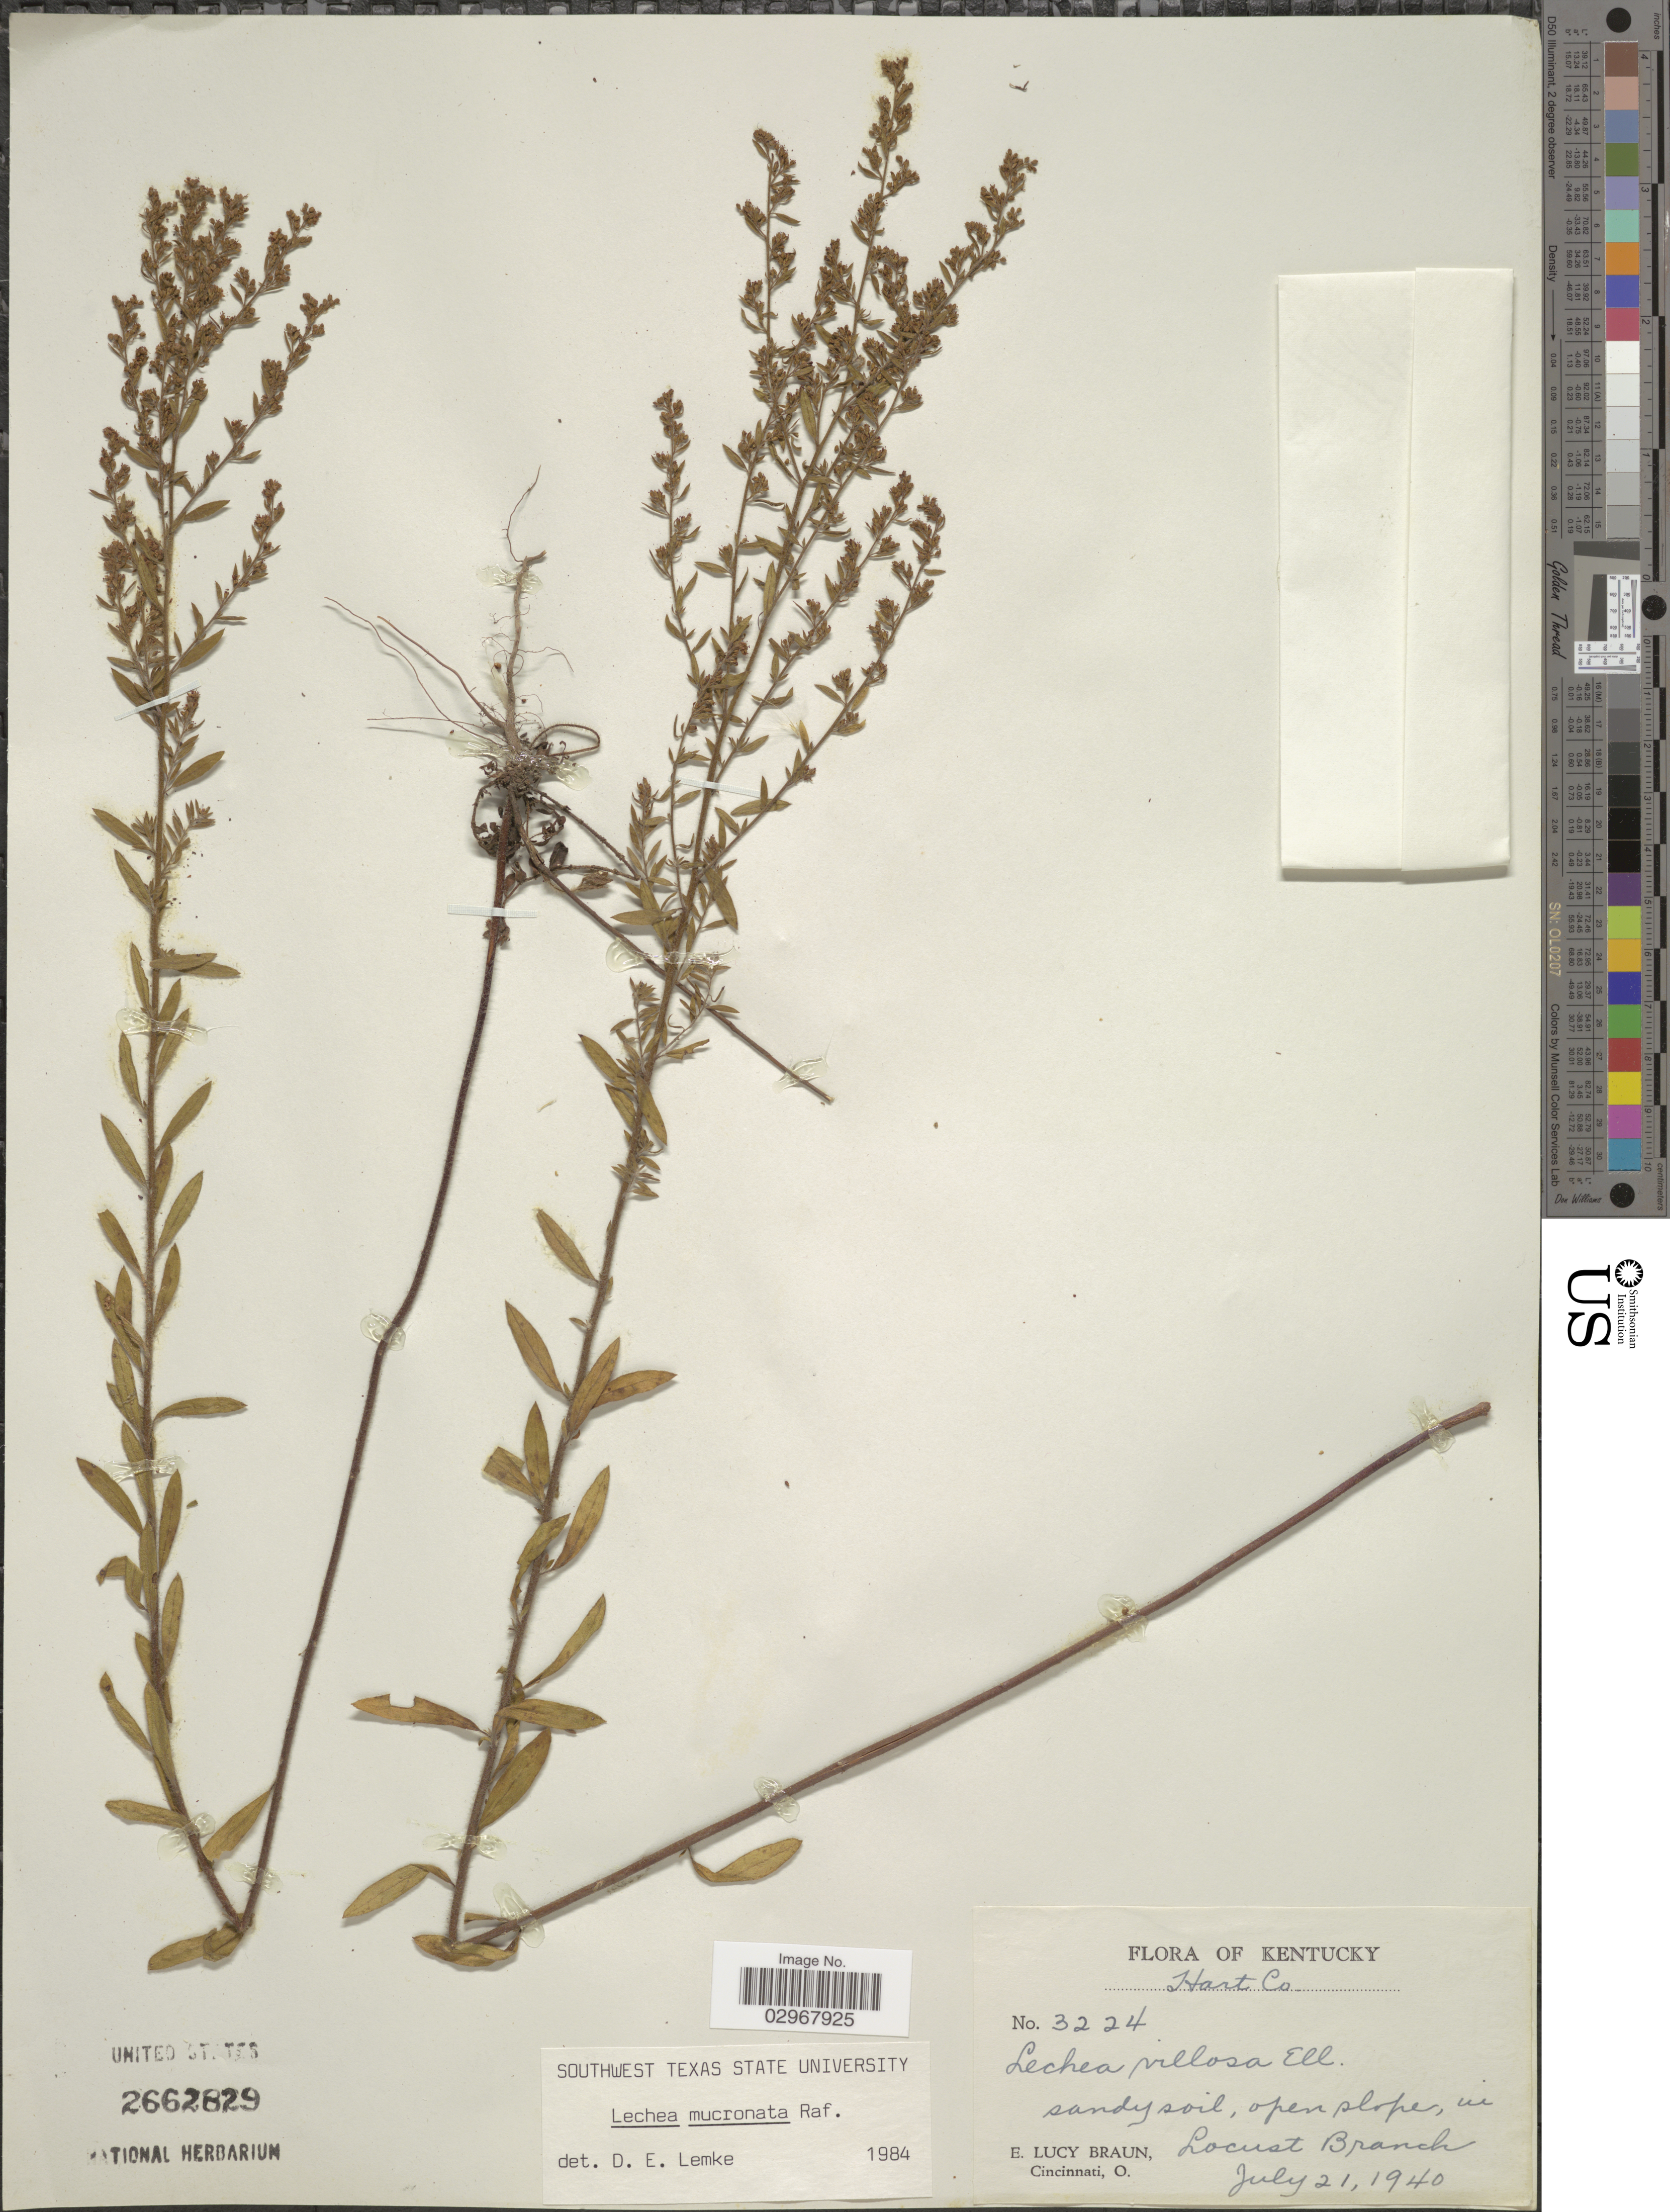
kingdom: Plantae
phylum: Tracheophyta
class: Magnoliopsida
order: Malvales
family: Cistaceae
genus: Lechea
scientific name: Lechea mucronata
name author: Raf.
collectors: E. L. Braun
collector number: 3224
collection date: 1940-07-21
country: United States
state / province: Kentucky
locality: Hart Co. Sandy soil, open places, in Locust Branch.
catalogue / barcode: US 2662829